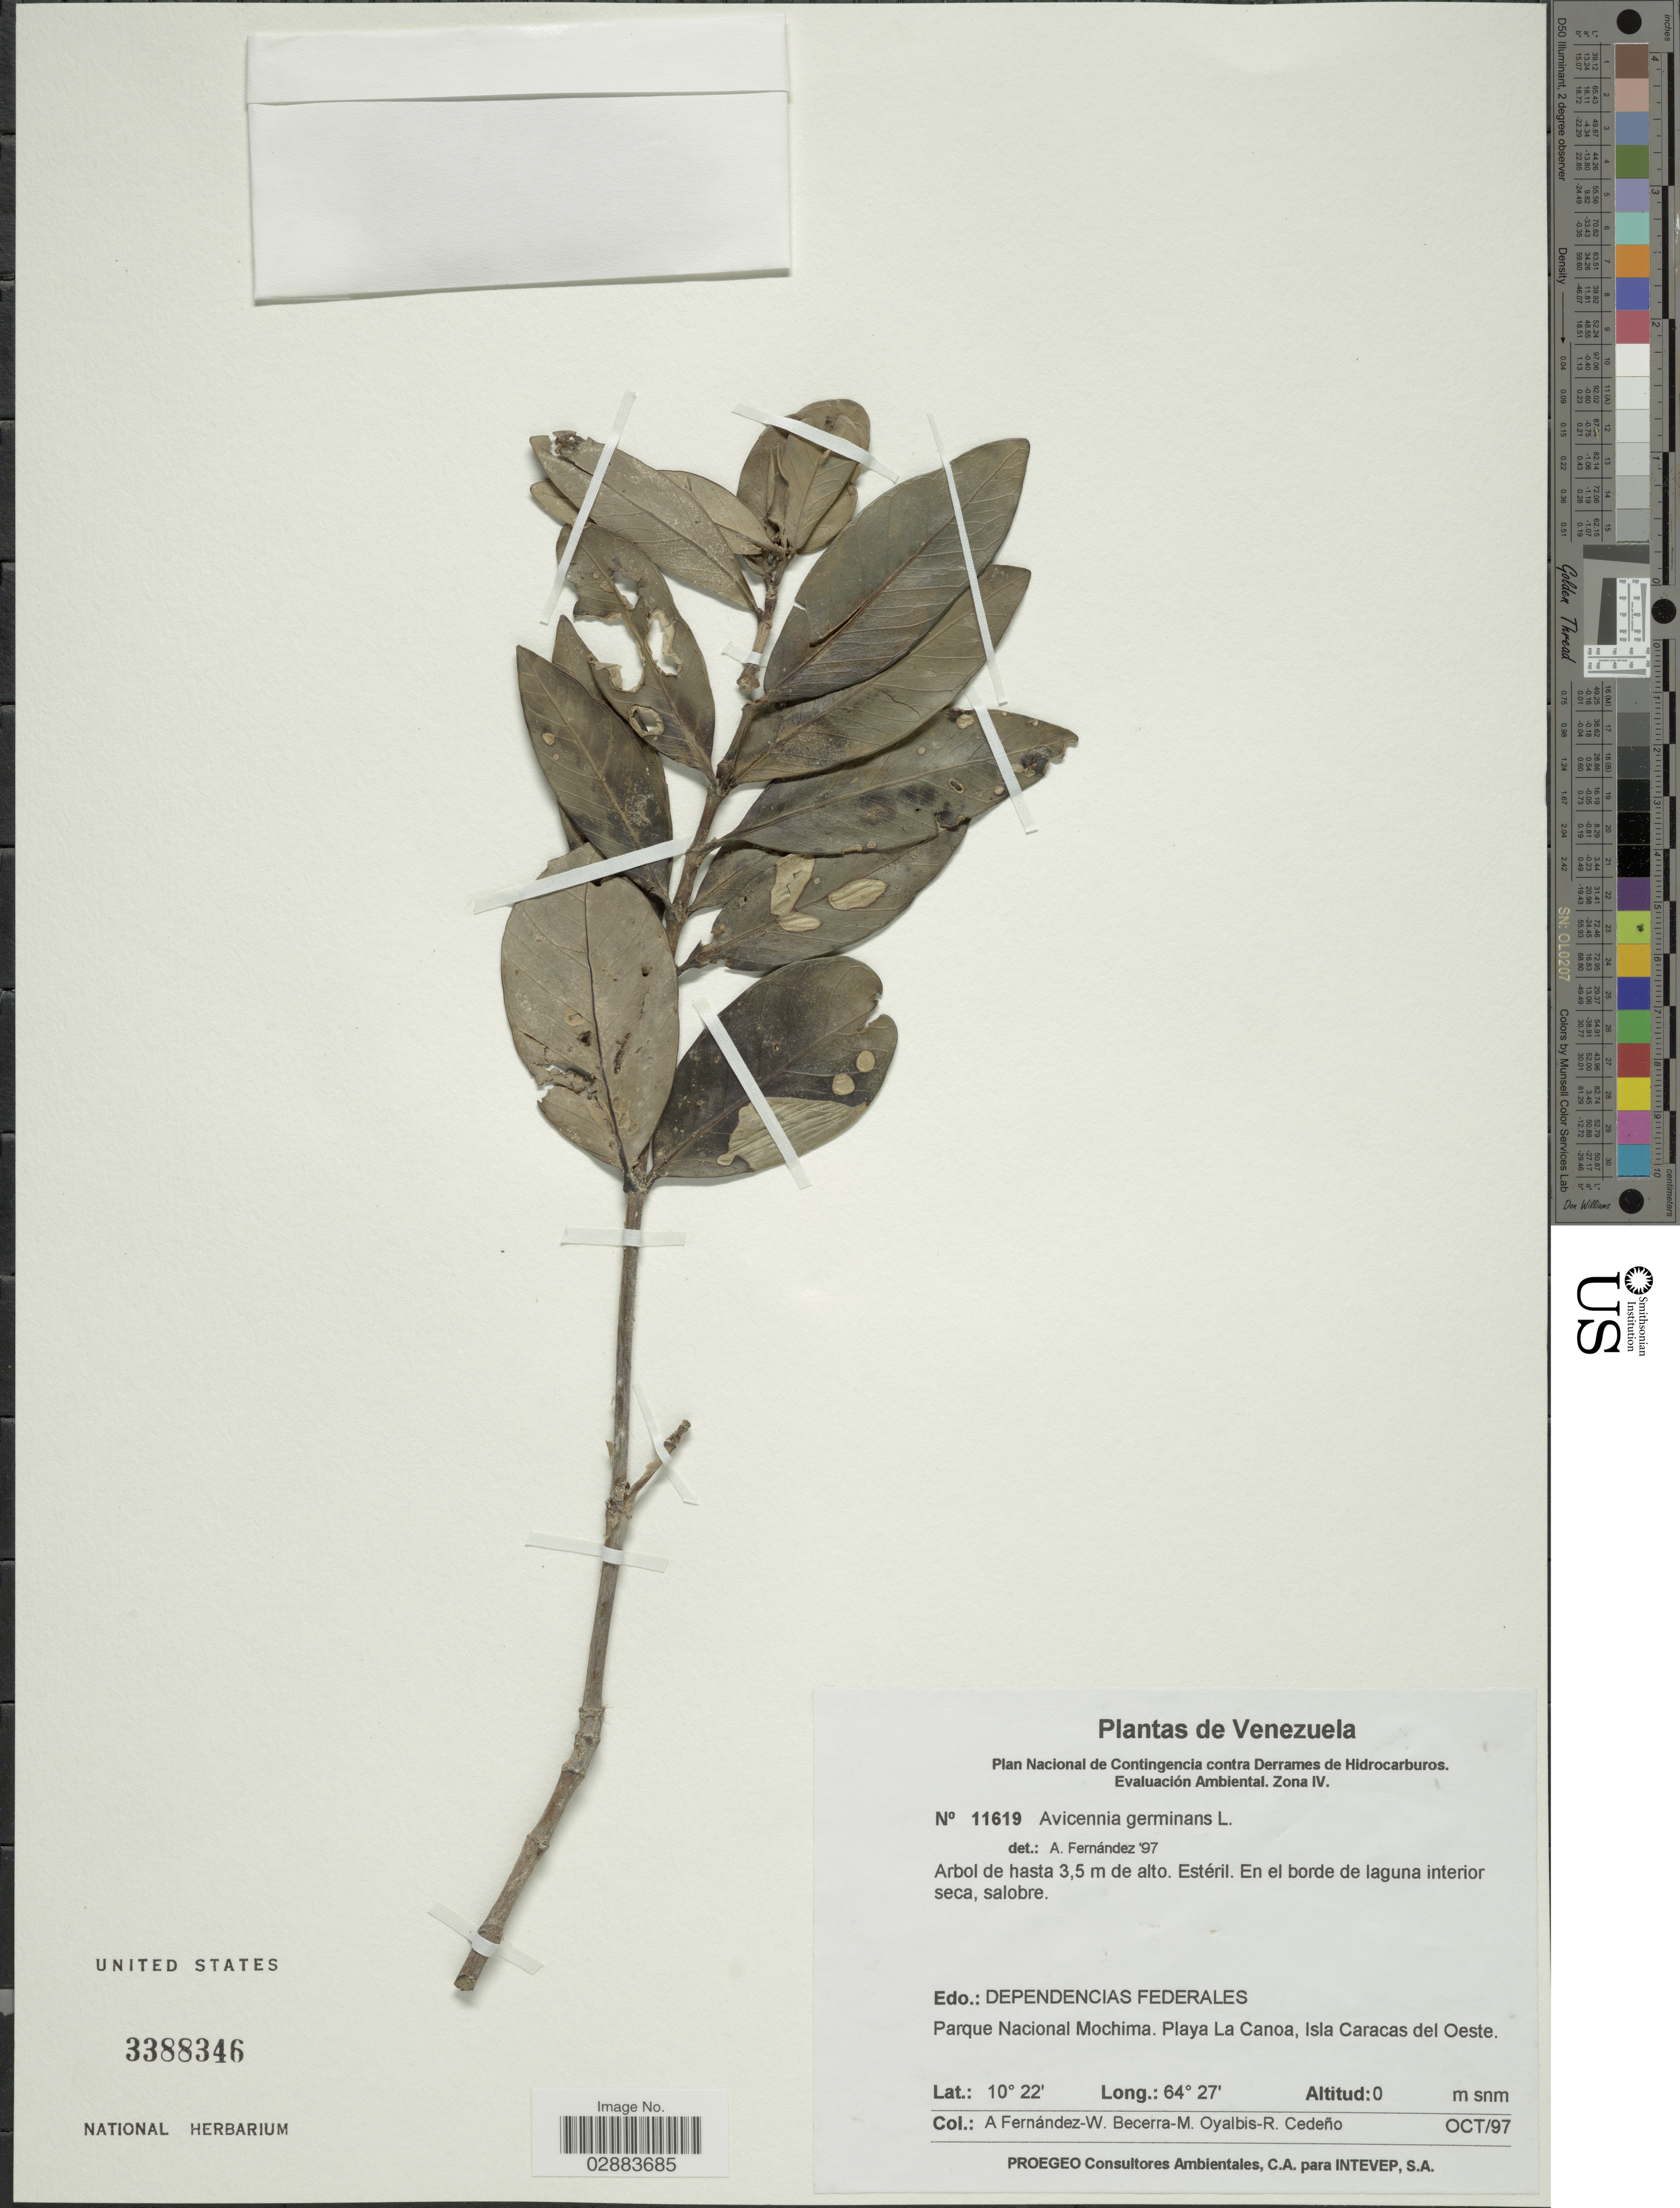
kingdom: Plantae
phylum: Tracheophyta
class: Magnoliopsida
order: Lamiales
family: Acanthaceae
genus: Avicennia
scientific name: Avicennia germinans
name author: (L.) L.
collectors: Á. Fernández, W. Becerra, M. Oyalbis & R. Cedeño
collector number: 11619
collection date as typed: Transcribed d/m/y: /10/97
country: Venezuela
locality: Edo.: Dependencias Federales. Parque Nacional Mochima. Playa La Canoa, Isla Caracas del Oeste.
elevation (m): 0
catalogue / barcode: US 3388346